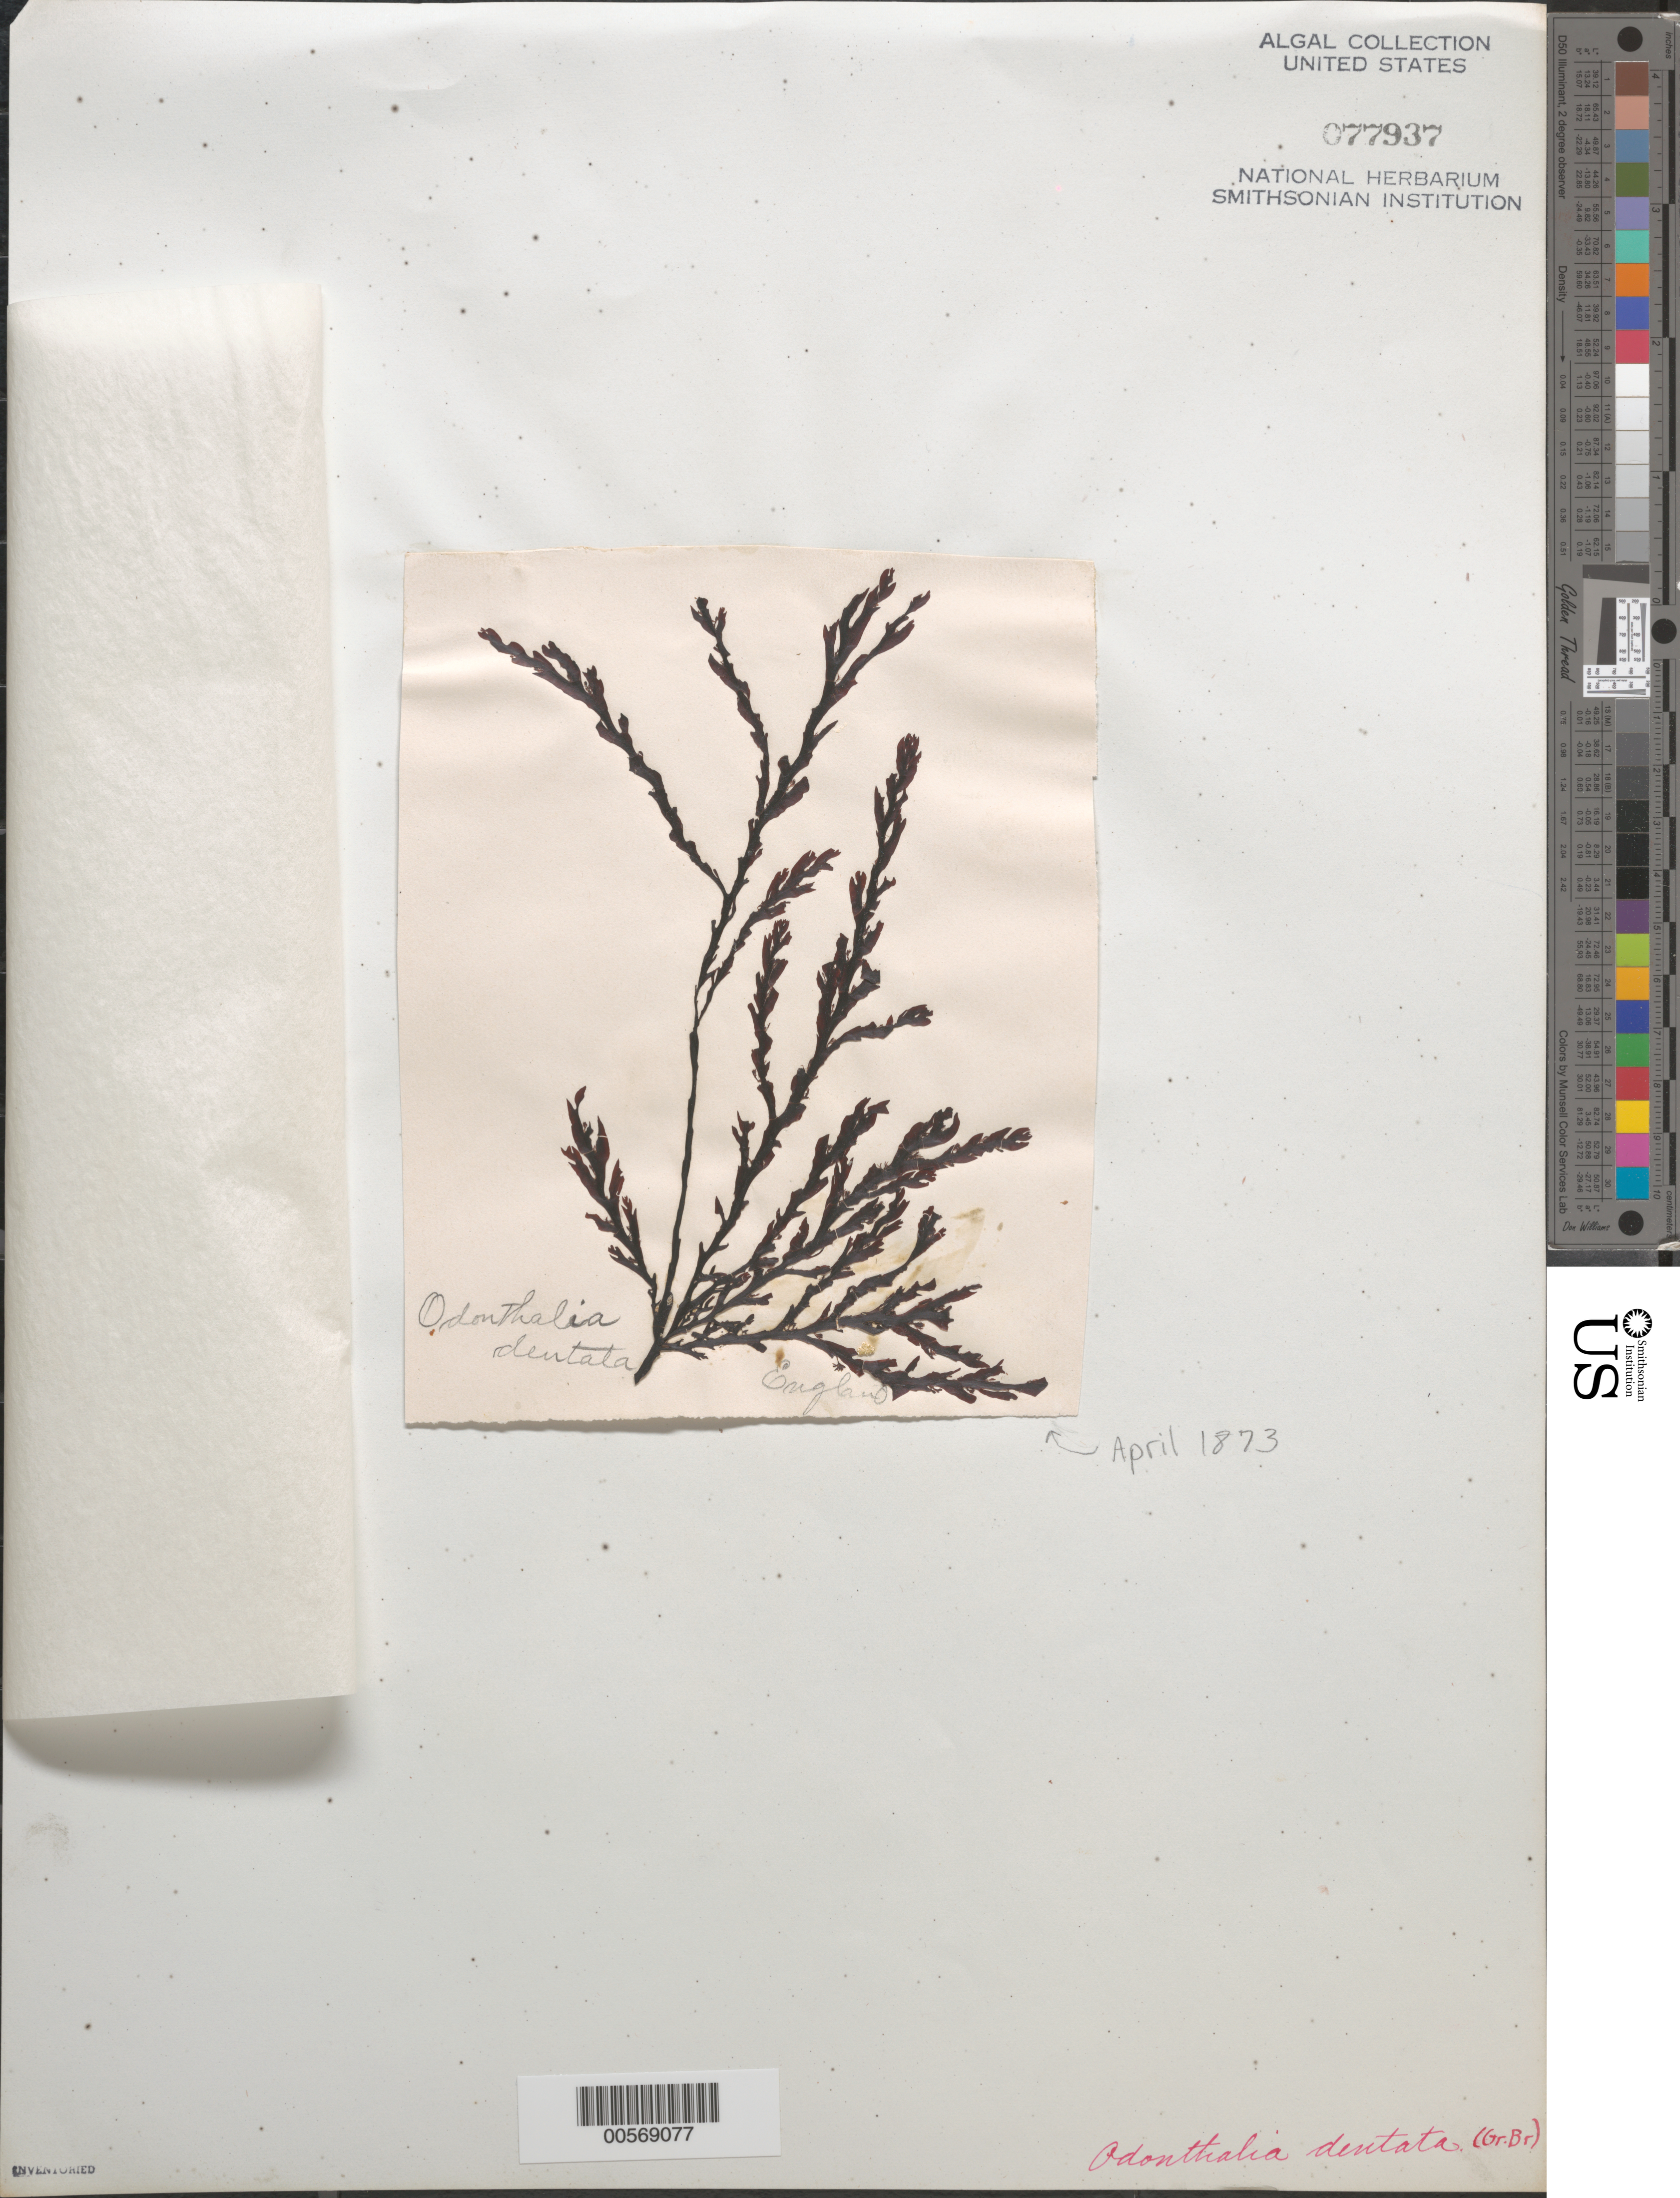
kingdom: Plantae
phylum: Rhodophyta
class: Florideophyceae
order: Ceramiales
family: Rhodomelaceae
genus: Odonthalia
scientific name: Odonthalia dentata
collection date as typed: Apr 1873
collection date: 1873-04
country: United Kingdom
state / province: England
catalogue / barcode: US 77937